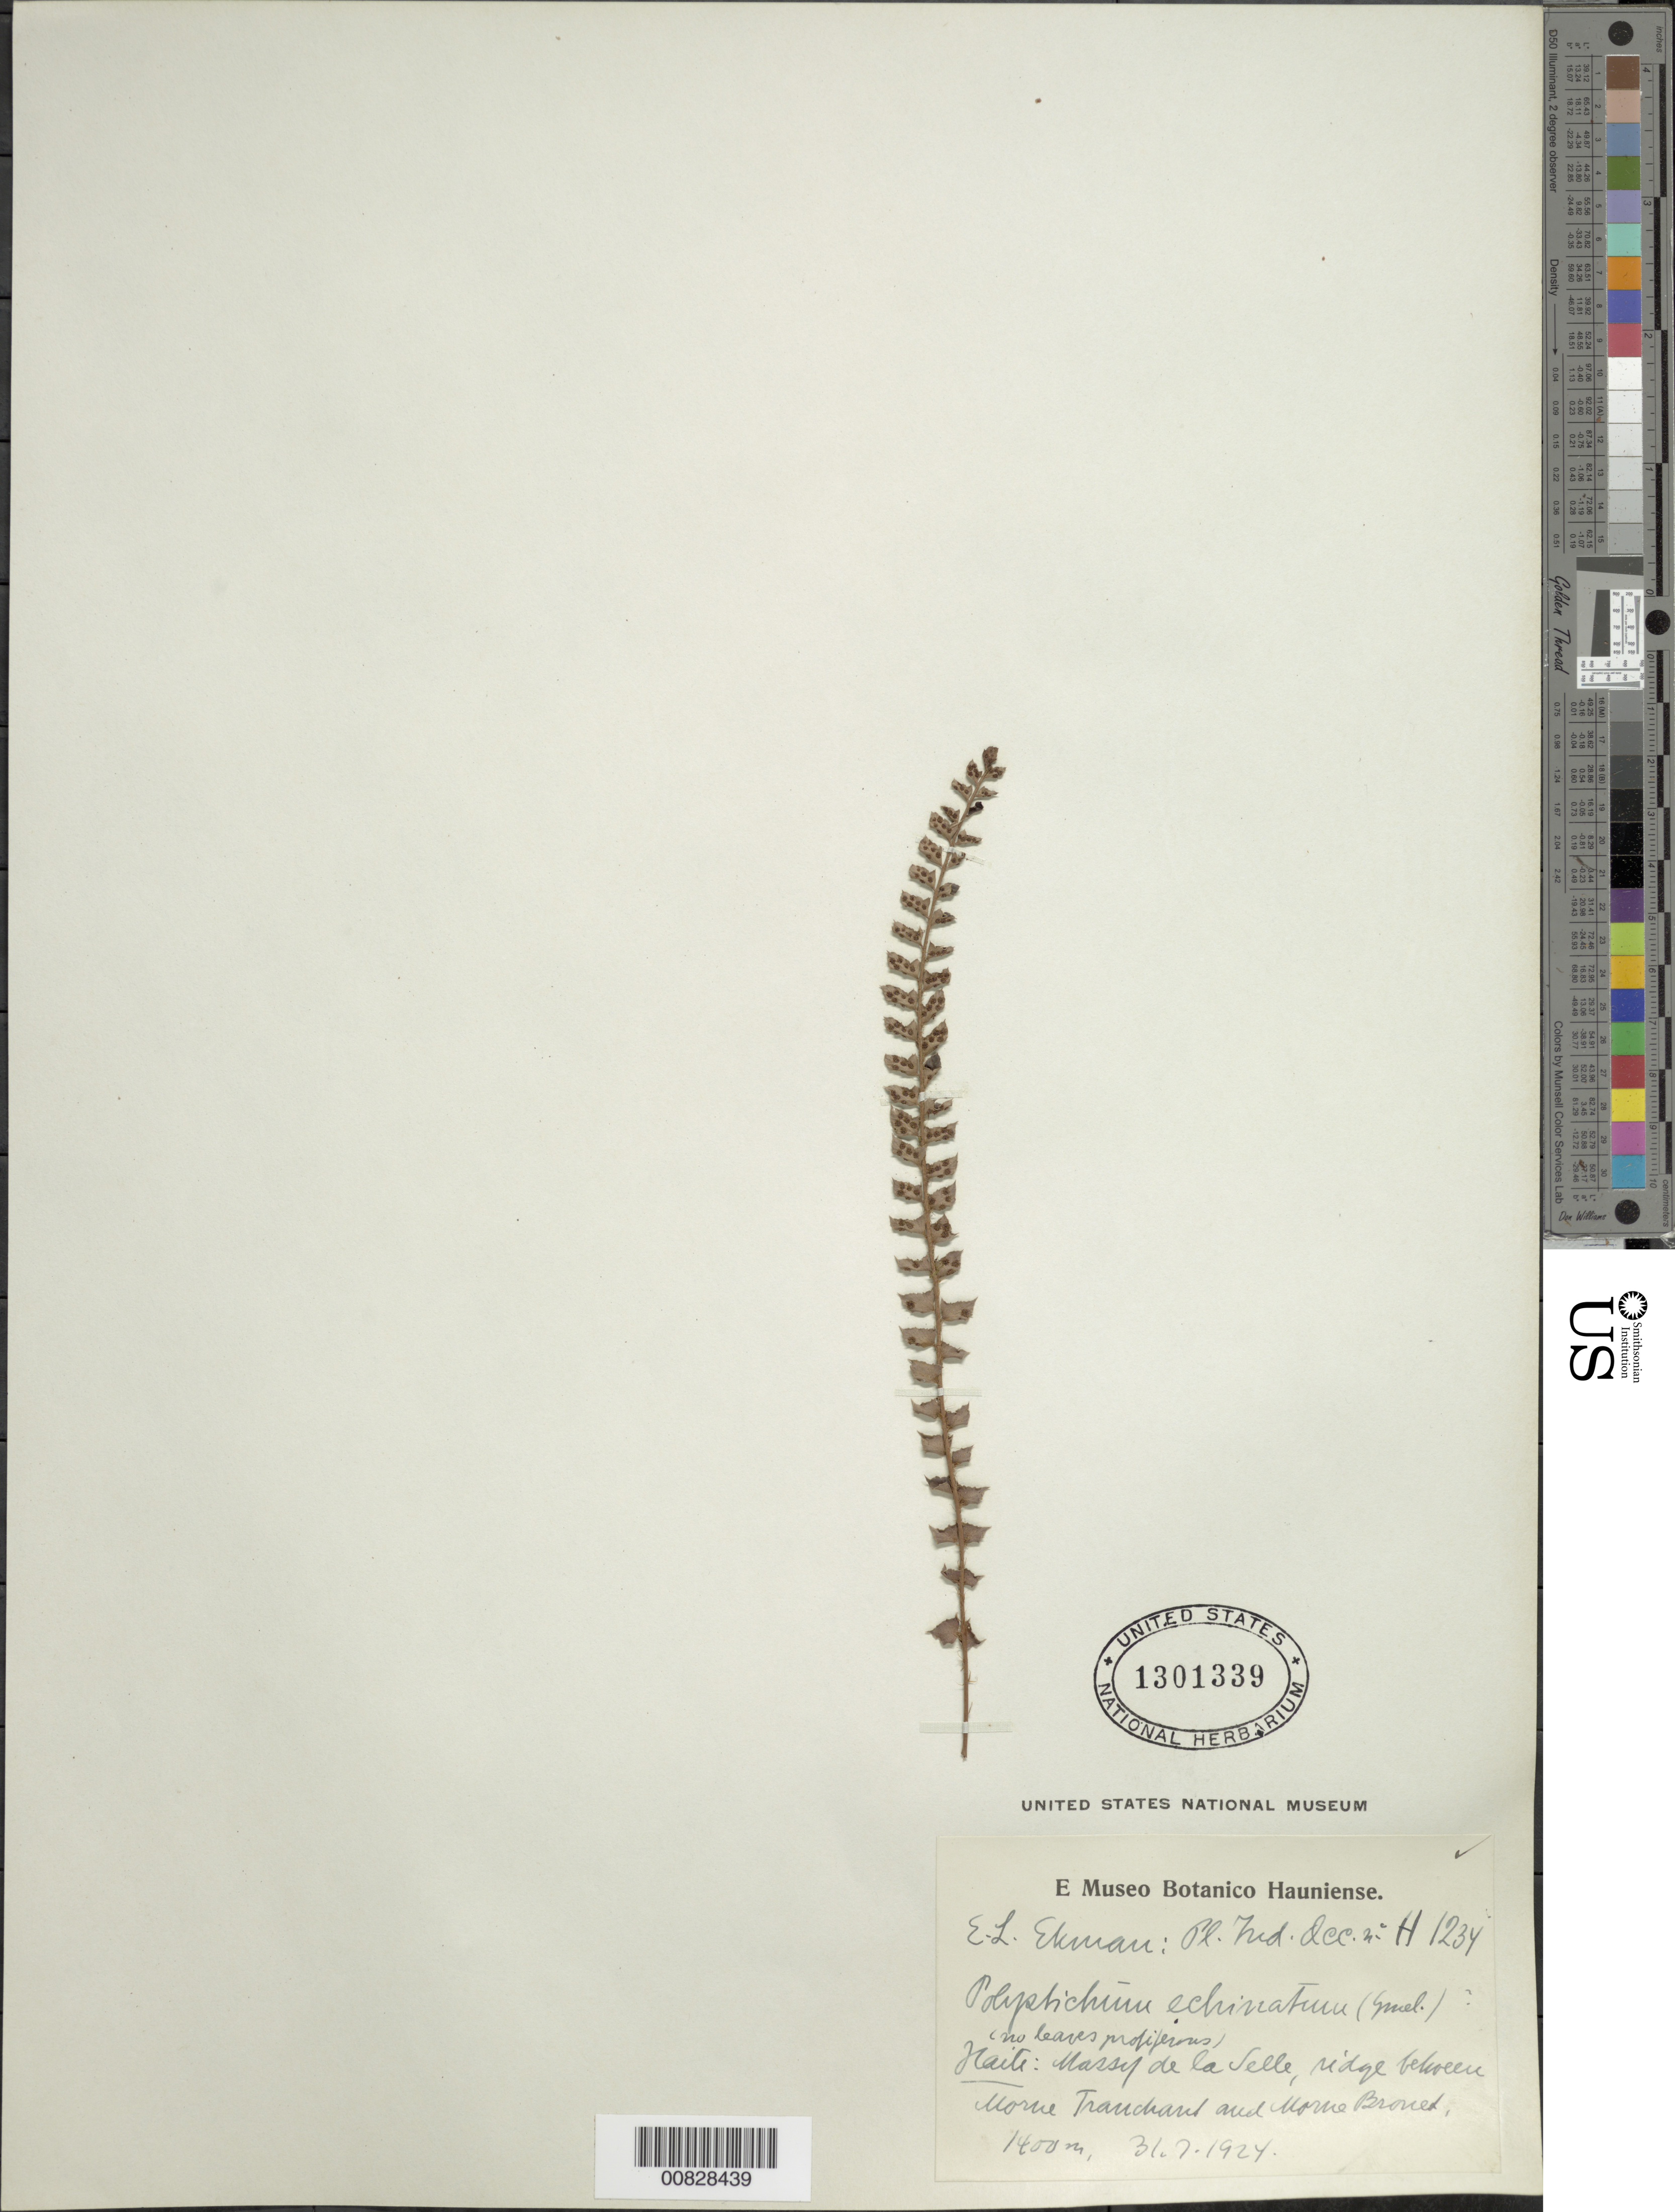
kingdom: Plantae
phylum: Tracheophyta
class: Polypodiopsida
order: Polypodiales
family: Dryopteridaceae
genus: Polystichum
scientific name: Polystichum echinatum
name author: (J.F. Gmel.) C. Chr.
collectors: E. L. Ekman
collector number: H 1234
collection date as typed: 31 Jul 1924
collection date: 1924-07-31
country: Haiti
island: Hispaniola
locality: Massif de la Selle, between Morne Tranchant and Morne Brouet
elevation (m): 1400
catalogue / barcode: US 1301339